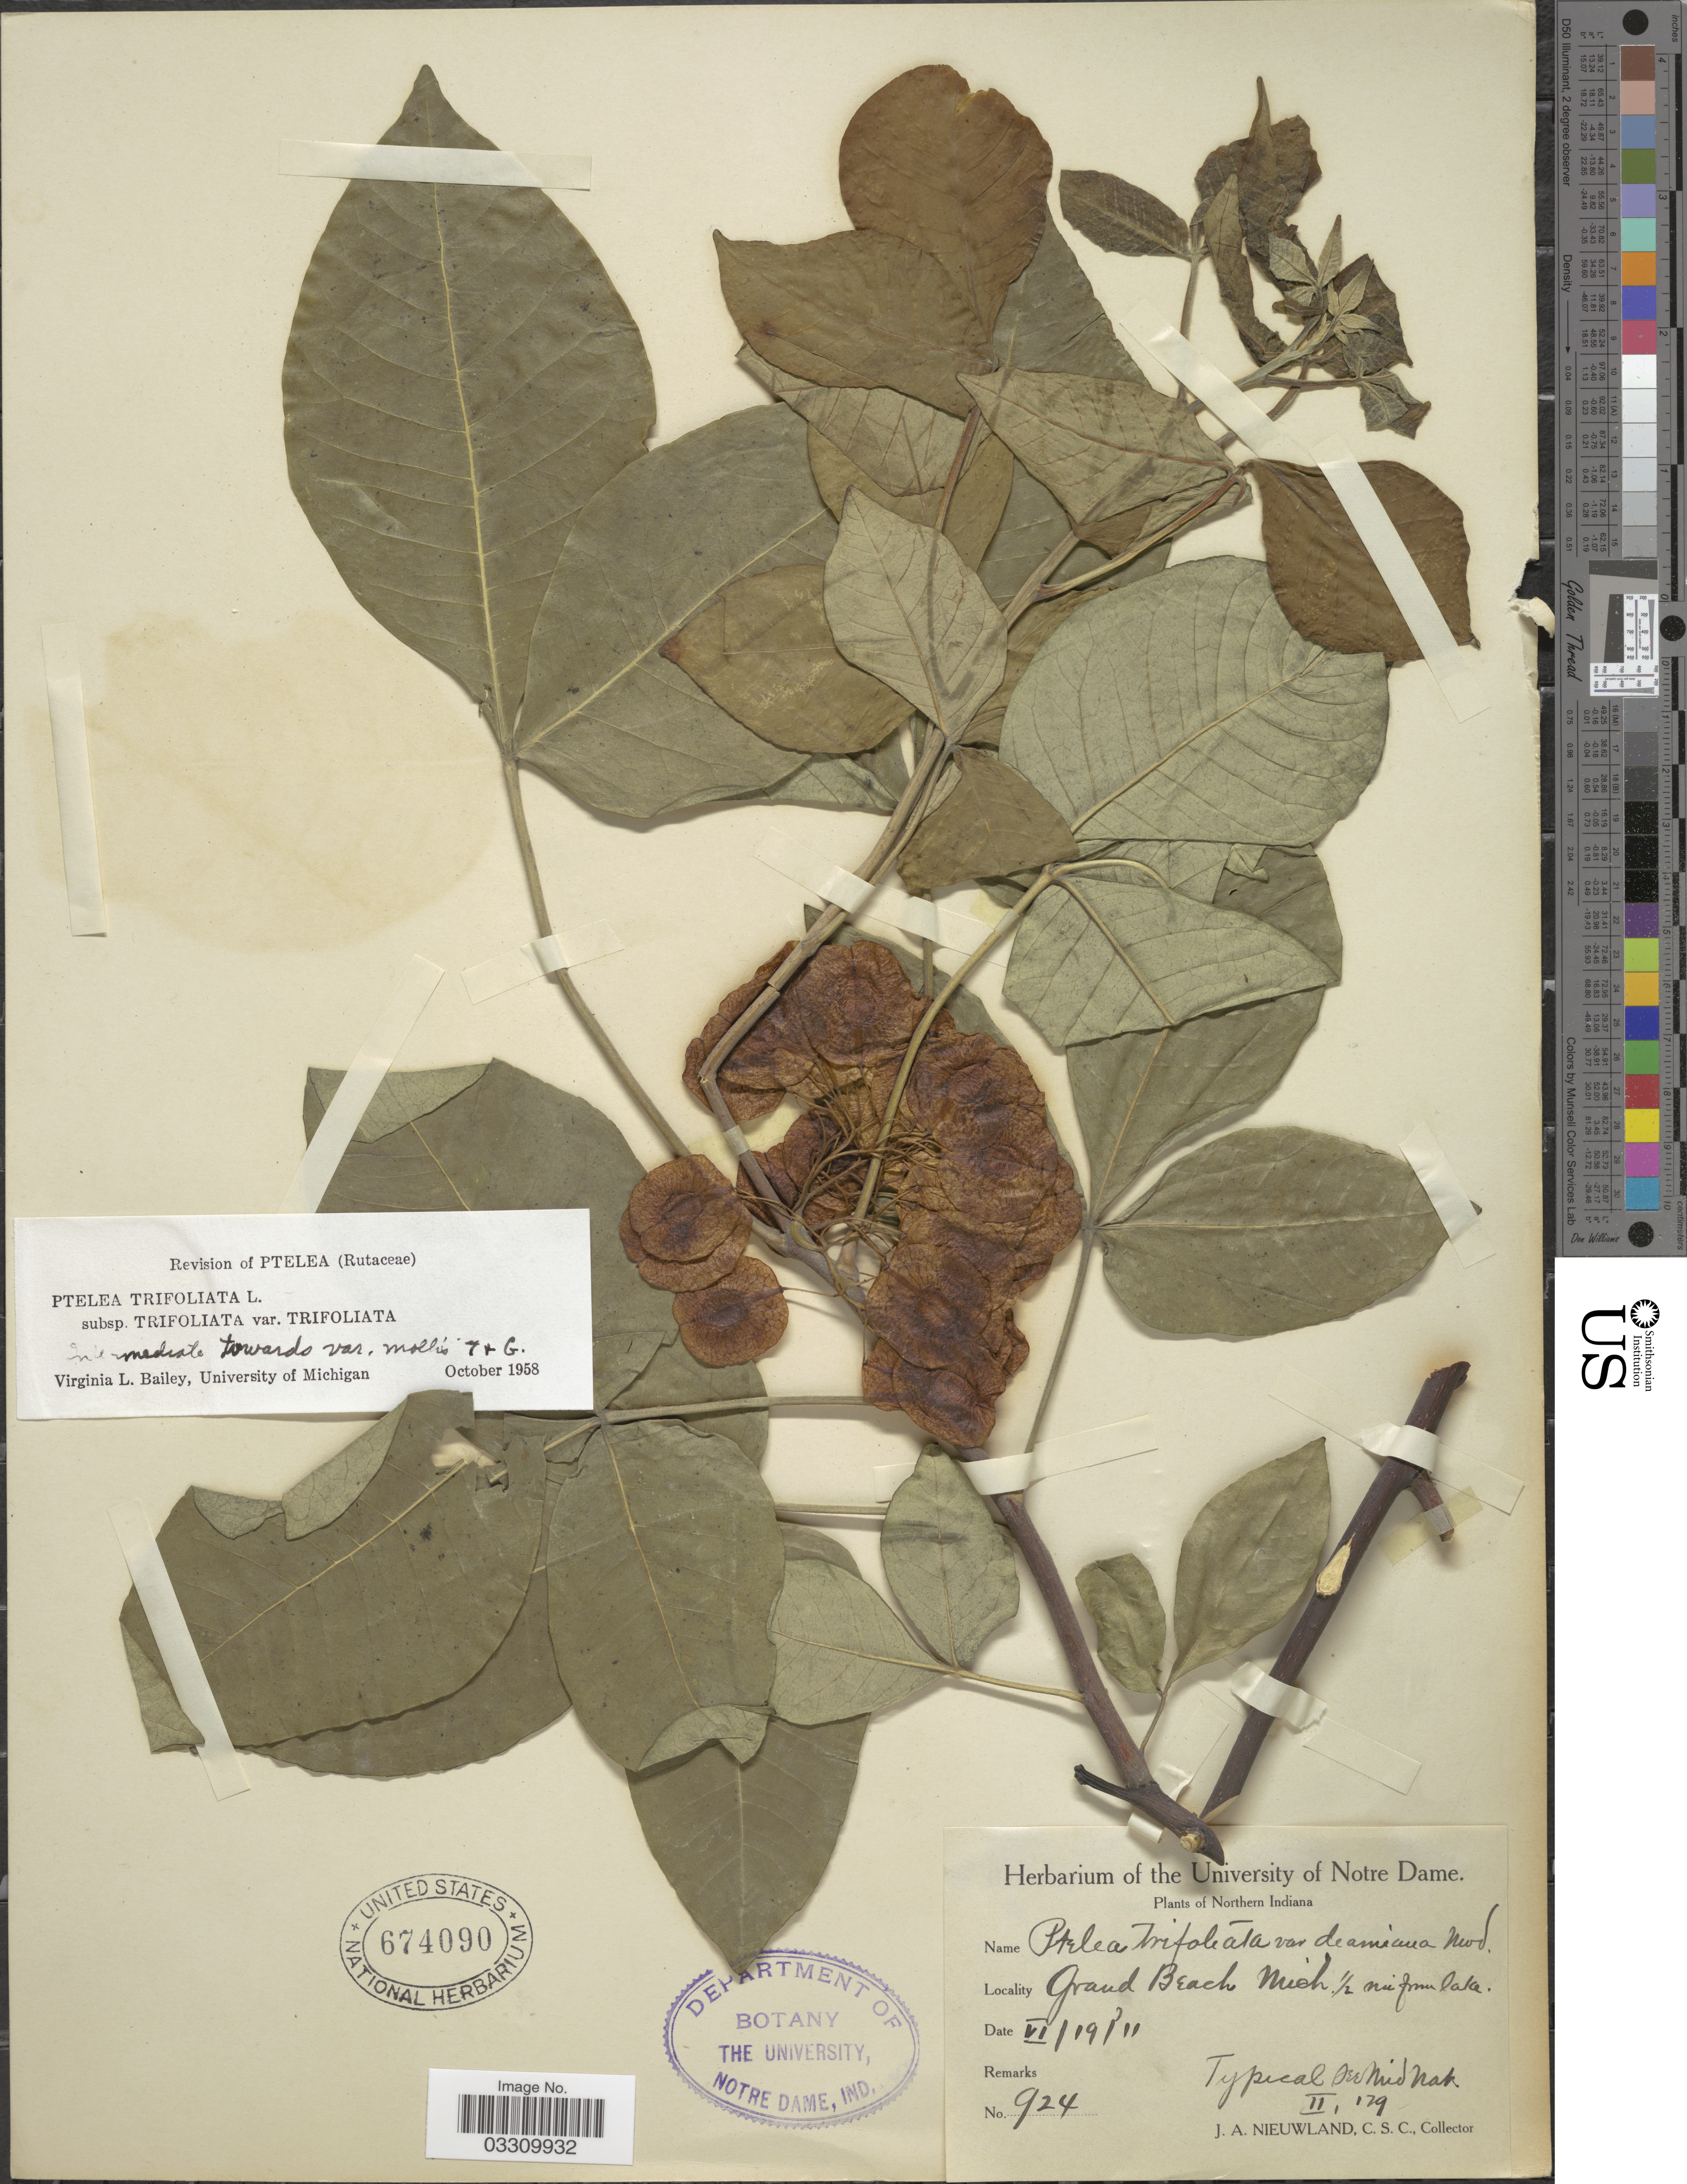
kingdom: Plantae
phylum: Tracheophyta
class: Magnoliopsida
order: Sapindales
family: Rutaceae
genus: Ptelea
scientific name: Ptelea trifoliata subsp. trifoliata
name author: L.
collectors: J. A. Nieuwland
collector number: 924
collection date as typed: Transcribed d/m/y: 19/6/11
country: United States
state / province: Indiana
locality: Northern Indiana. Grand Beach Mich. ½ mi from lake.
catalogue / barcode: US 674090